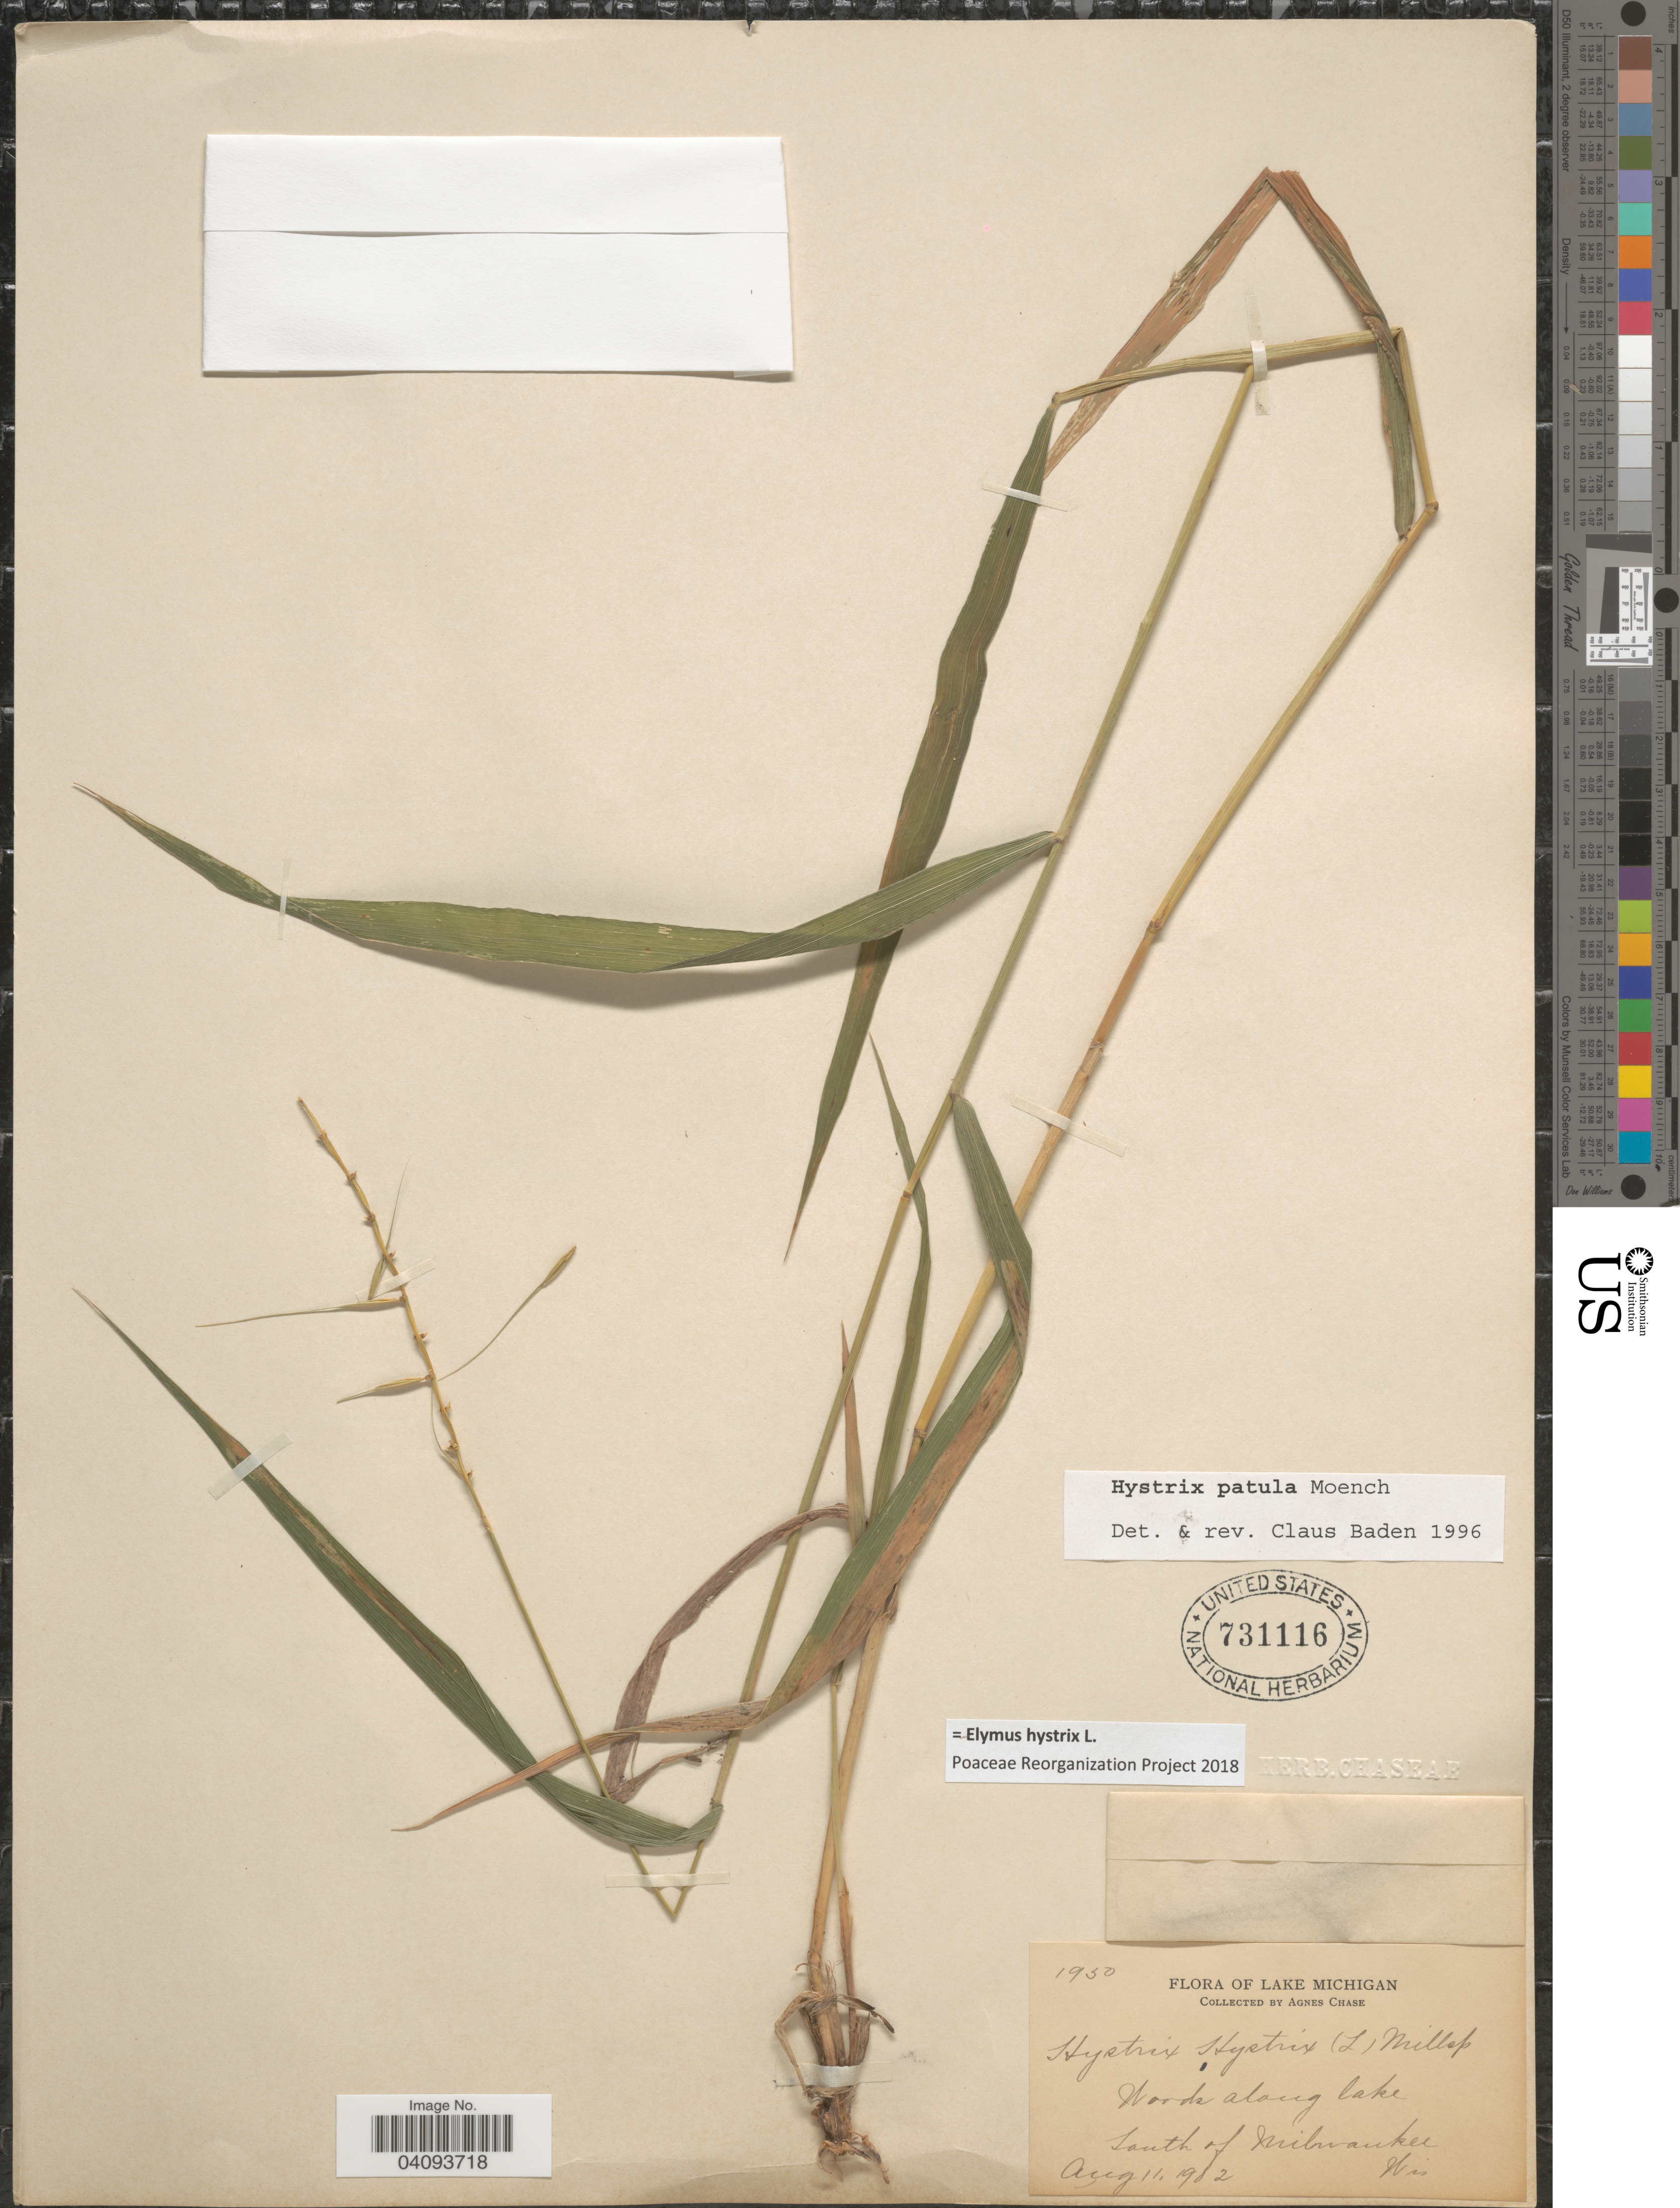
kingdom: Plantae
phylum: Tracheophyta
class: Liliopsida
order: Poales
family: Poaceae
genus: Elymus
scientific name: Elymus hystrix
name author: L.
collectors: A. Chase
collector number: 1950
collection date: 1982-08-11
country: United States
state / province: Wisconsin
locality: Lake Michigan. Woods along lake south of Milwaukee.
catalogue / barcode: US 731116